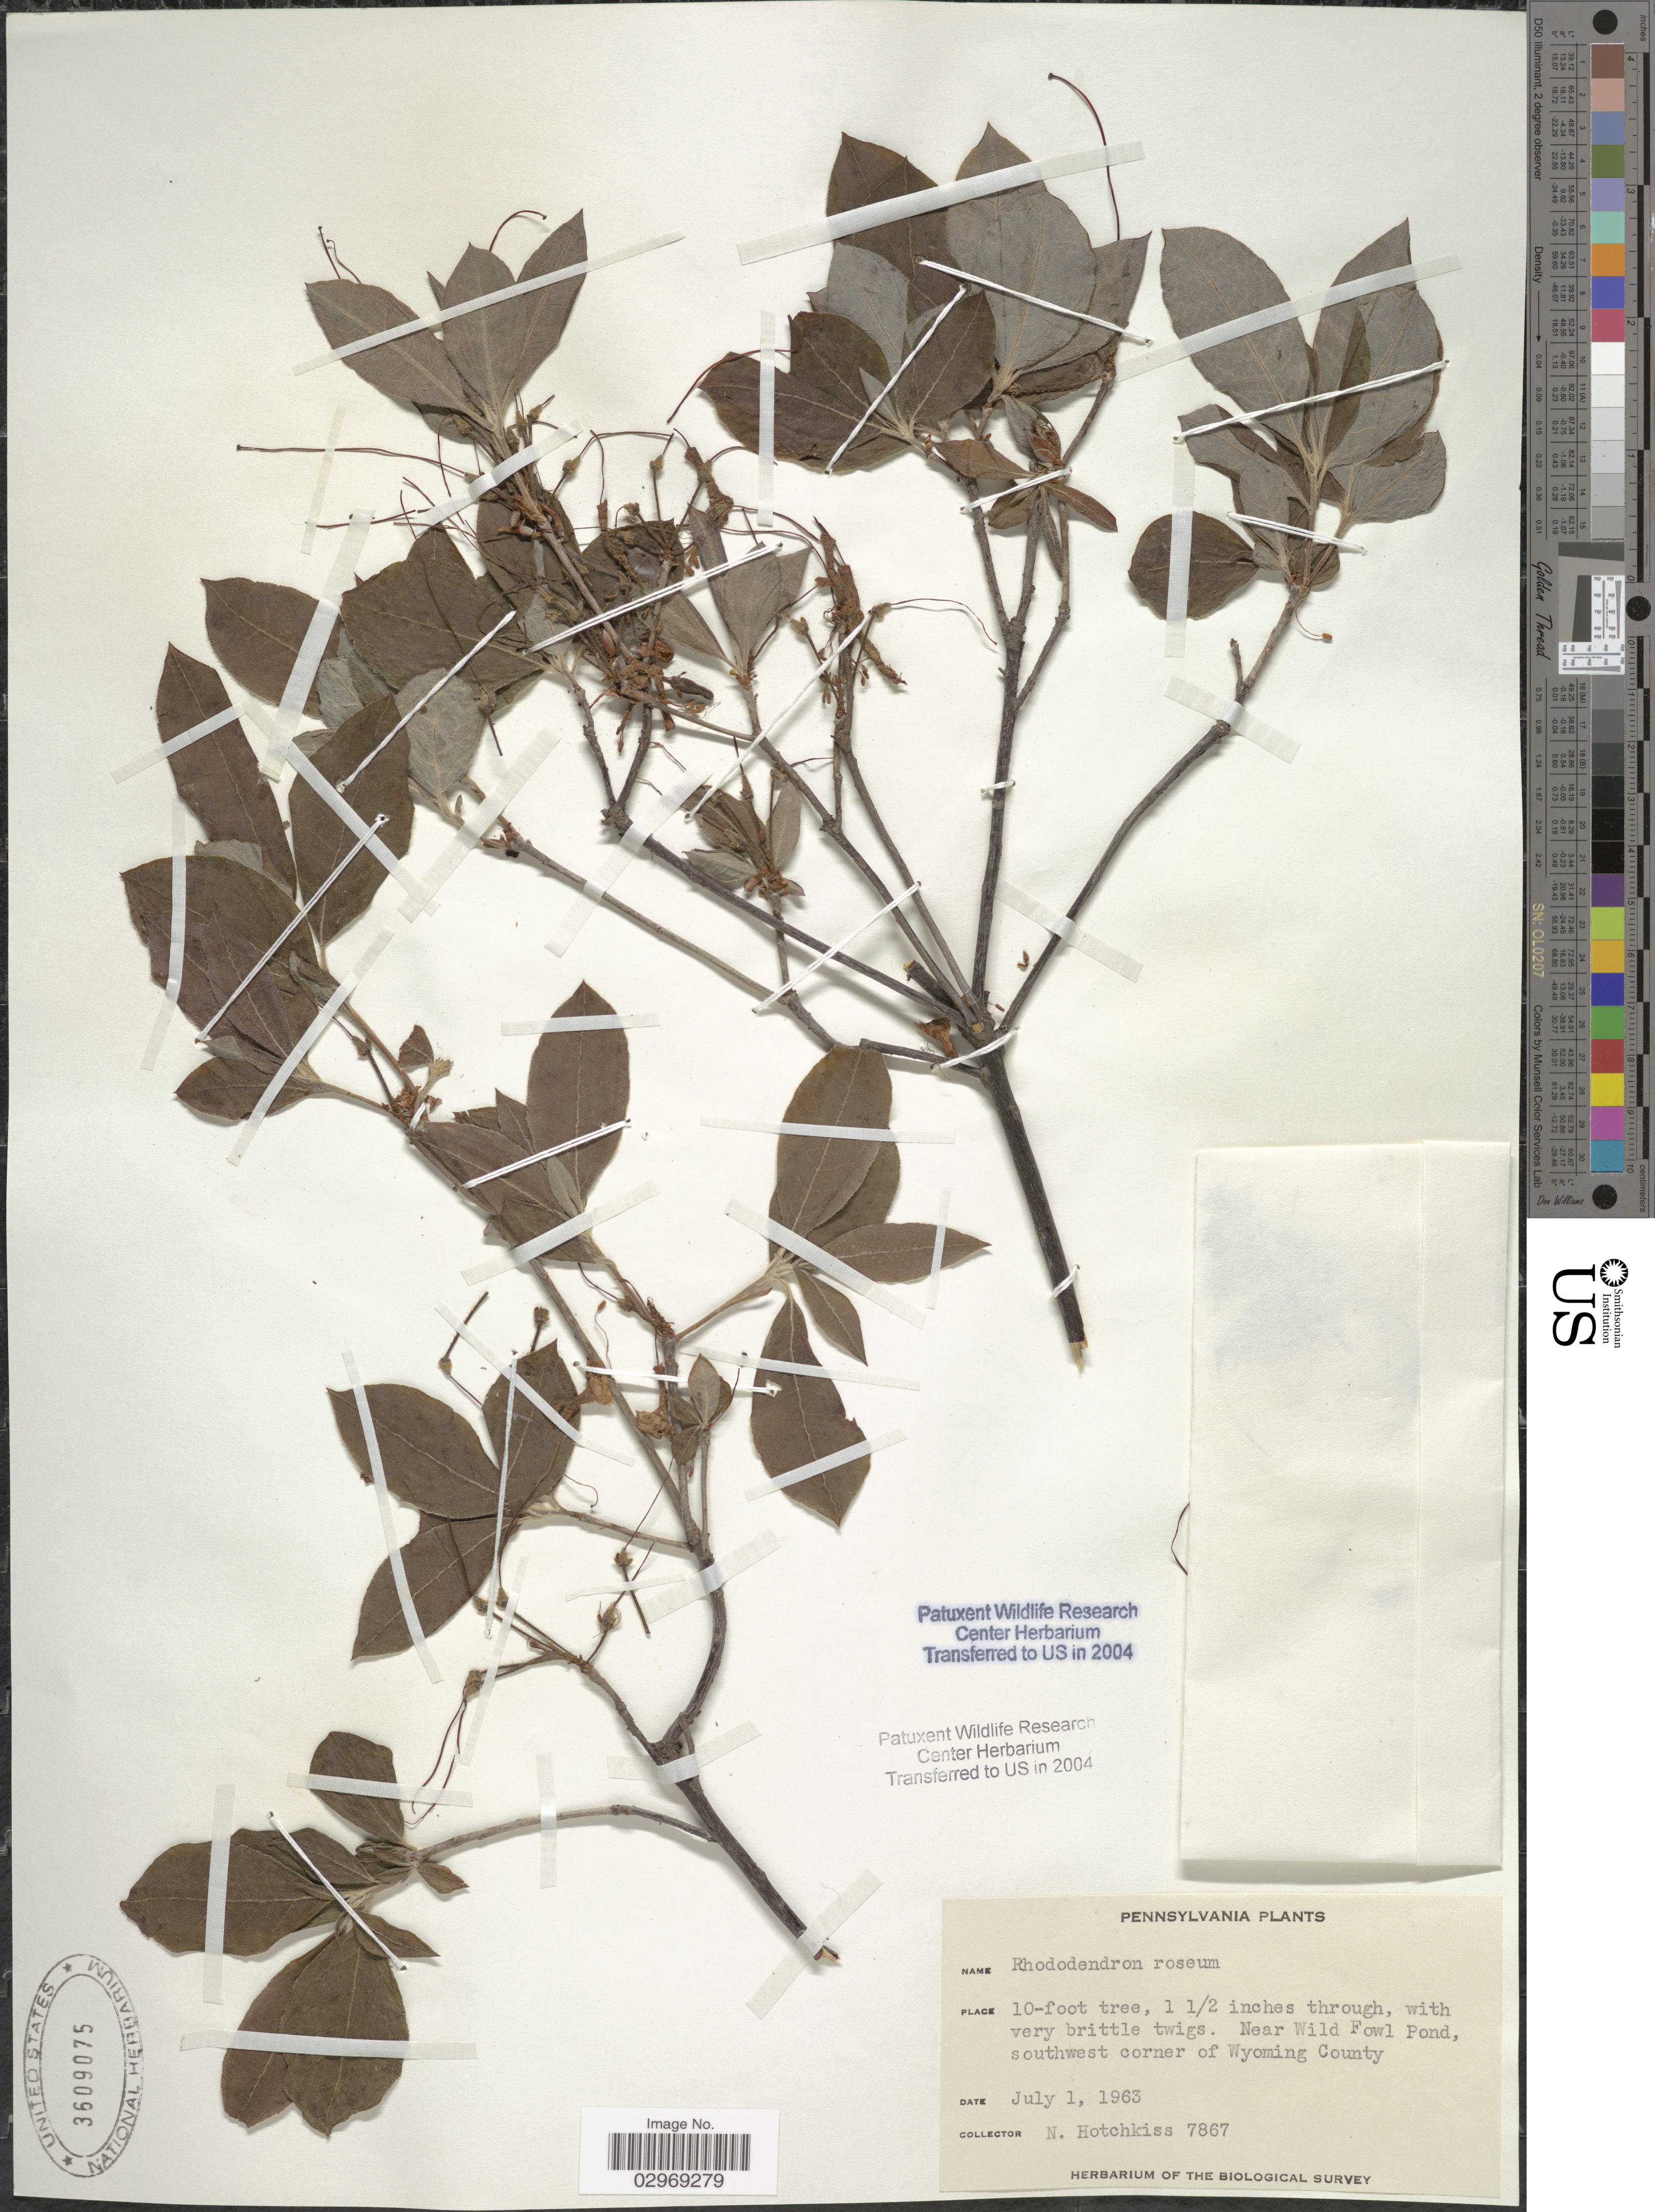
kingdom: Plantae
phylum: Tracheophyta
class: Magnoliopsida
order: Ericales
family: Ericaceae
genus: Rhododendron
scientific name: Rhododendron roseum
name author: (Loisel.) Rehder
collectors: N. Hotchkiss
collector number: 7867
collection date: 1963-07-01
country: United States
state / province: Pennsylvania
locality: Near Wild Fowl Pond, southwest corner of Wyoming County.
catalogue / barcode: US 3609075